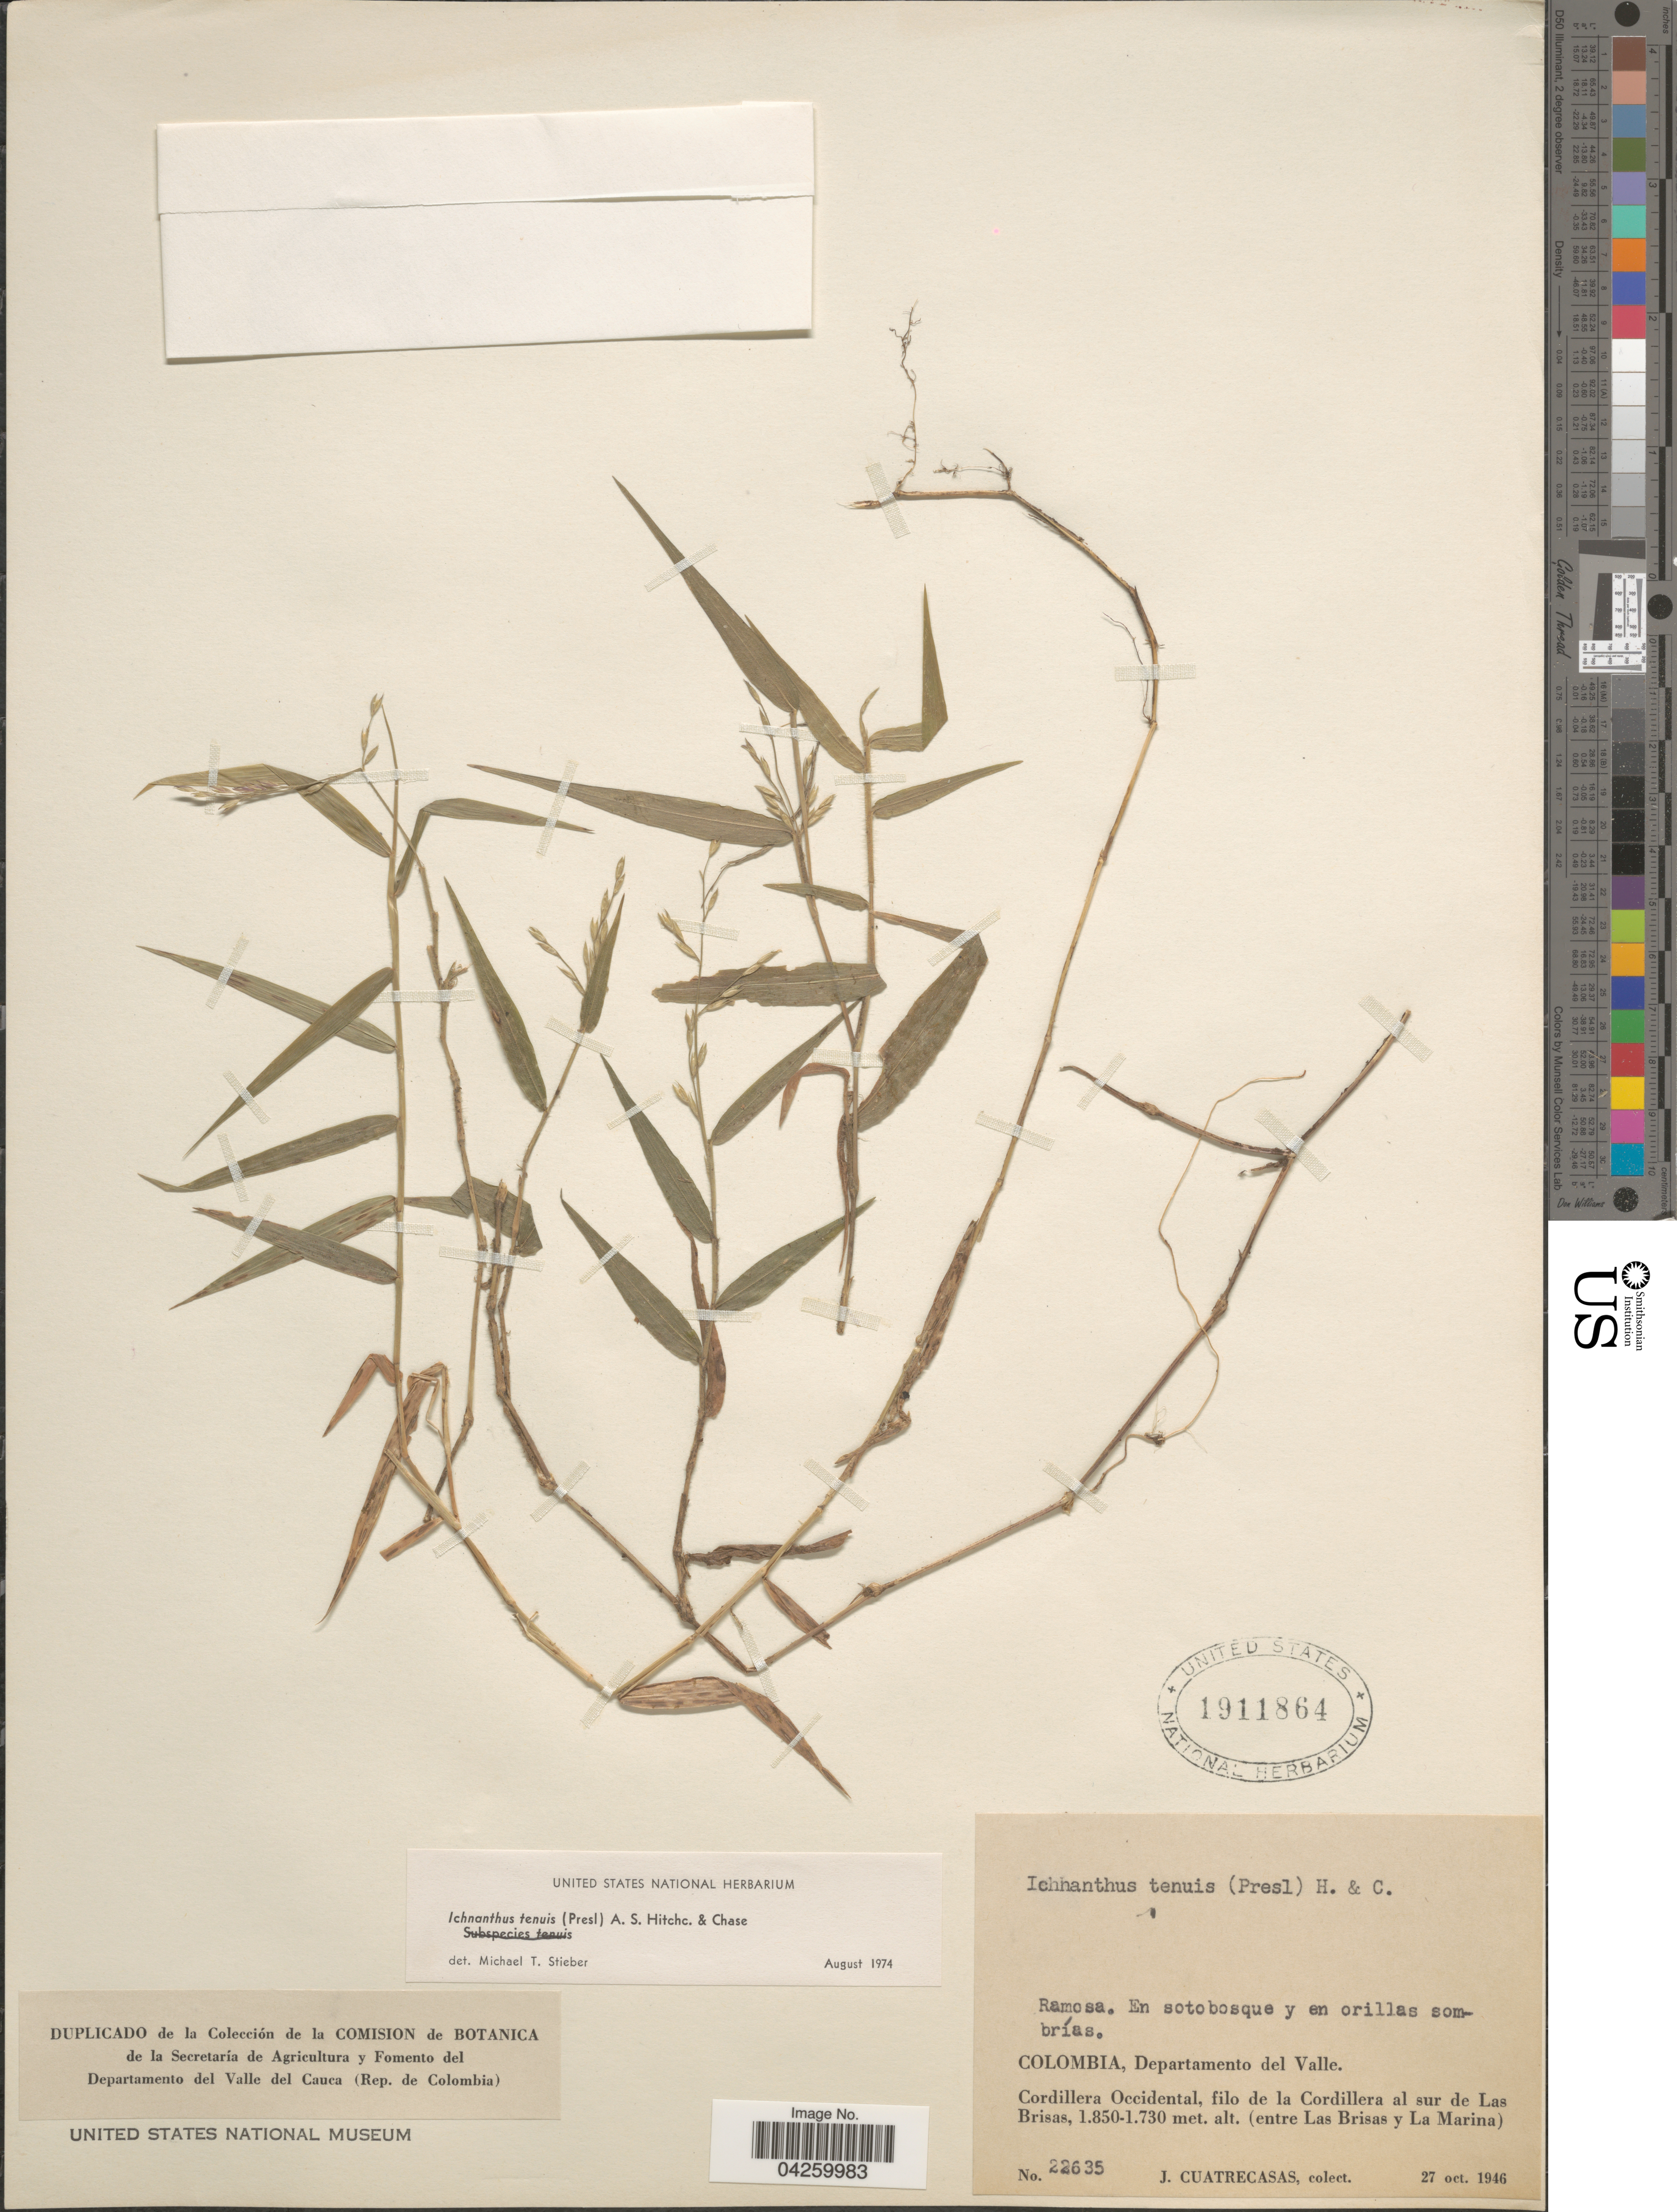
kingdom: Plantae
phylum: Tracheophyta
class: Liliopsida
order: Poales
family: Poaceae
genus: Ichnanthus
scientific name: Ichnanthus tenuis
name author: (J. Presl) Hitchc. & Chase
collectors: J. Cuatrecasas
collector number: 22635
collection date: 1946-10-27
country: Colombia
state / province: Valle del Cauca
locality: Departamento del Valle. Cordillera Occidental, filo de la Cordillera al sur de Las Brisas, (entre Brisas y La Marina).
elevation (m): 1730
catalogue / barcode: US 1911864